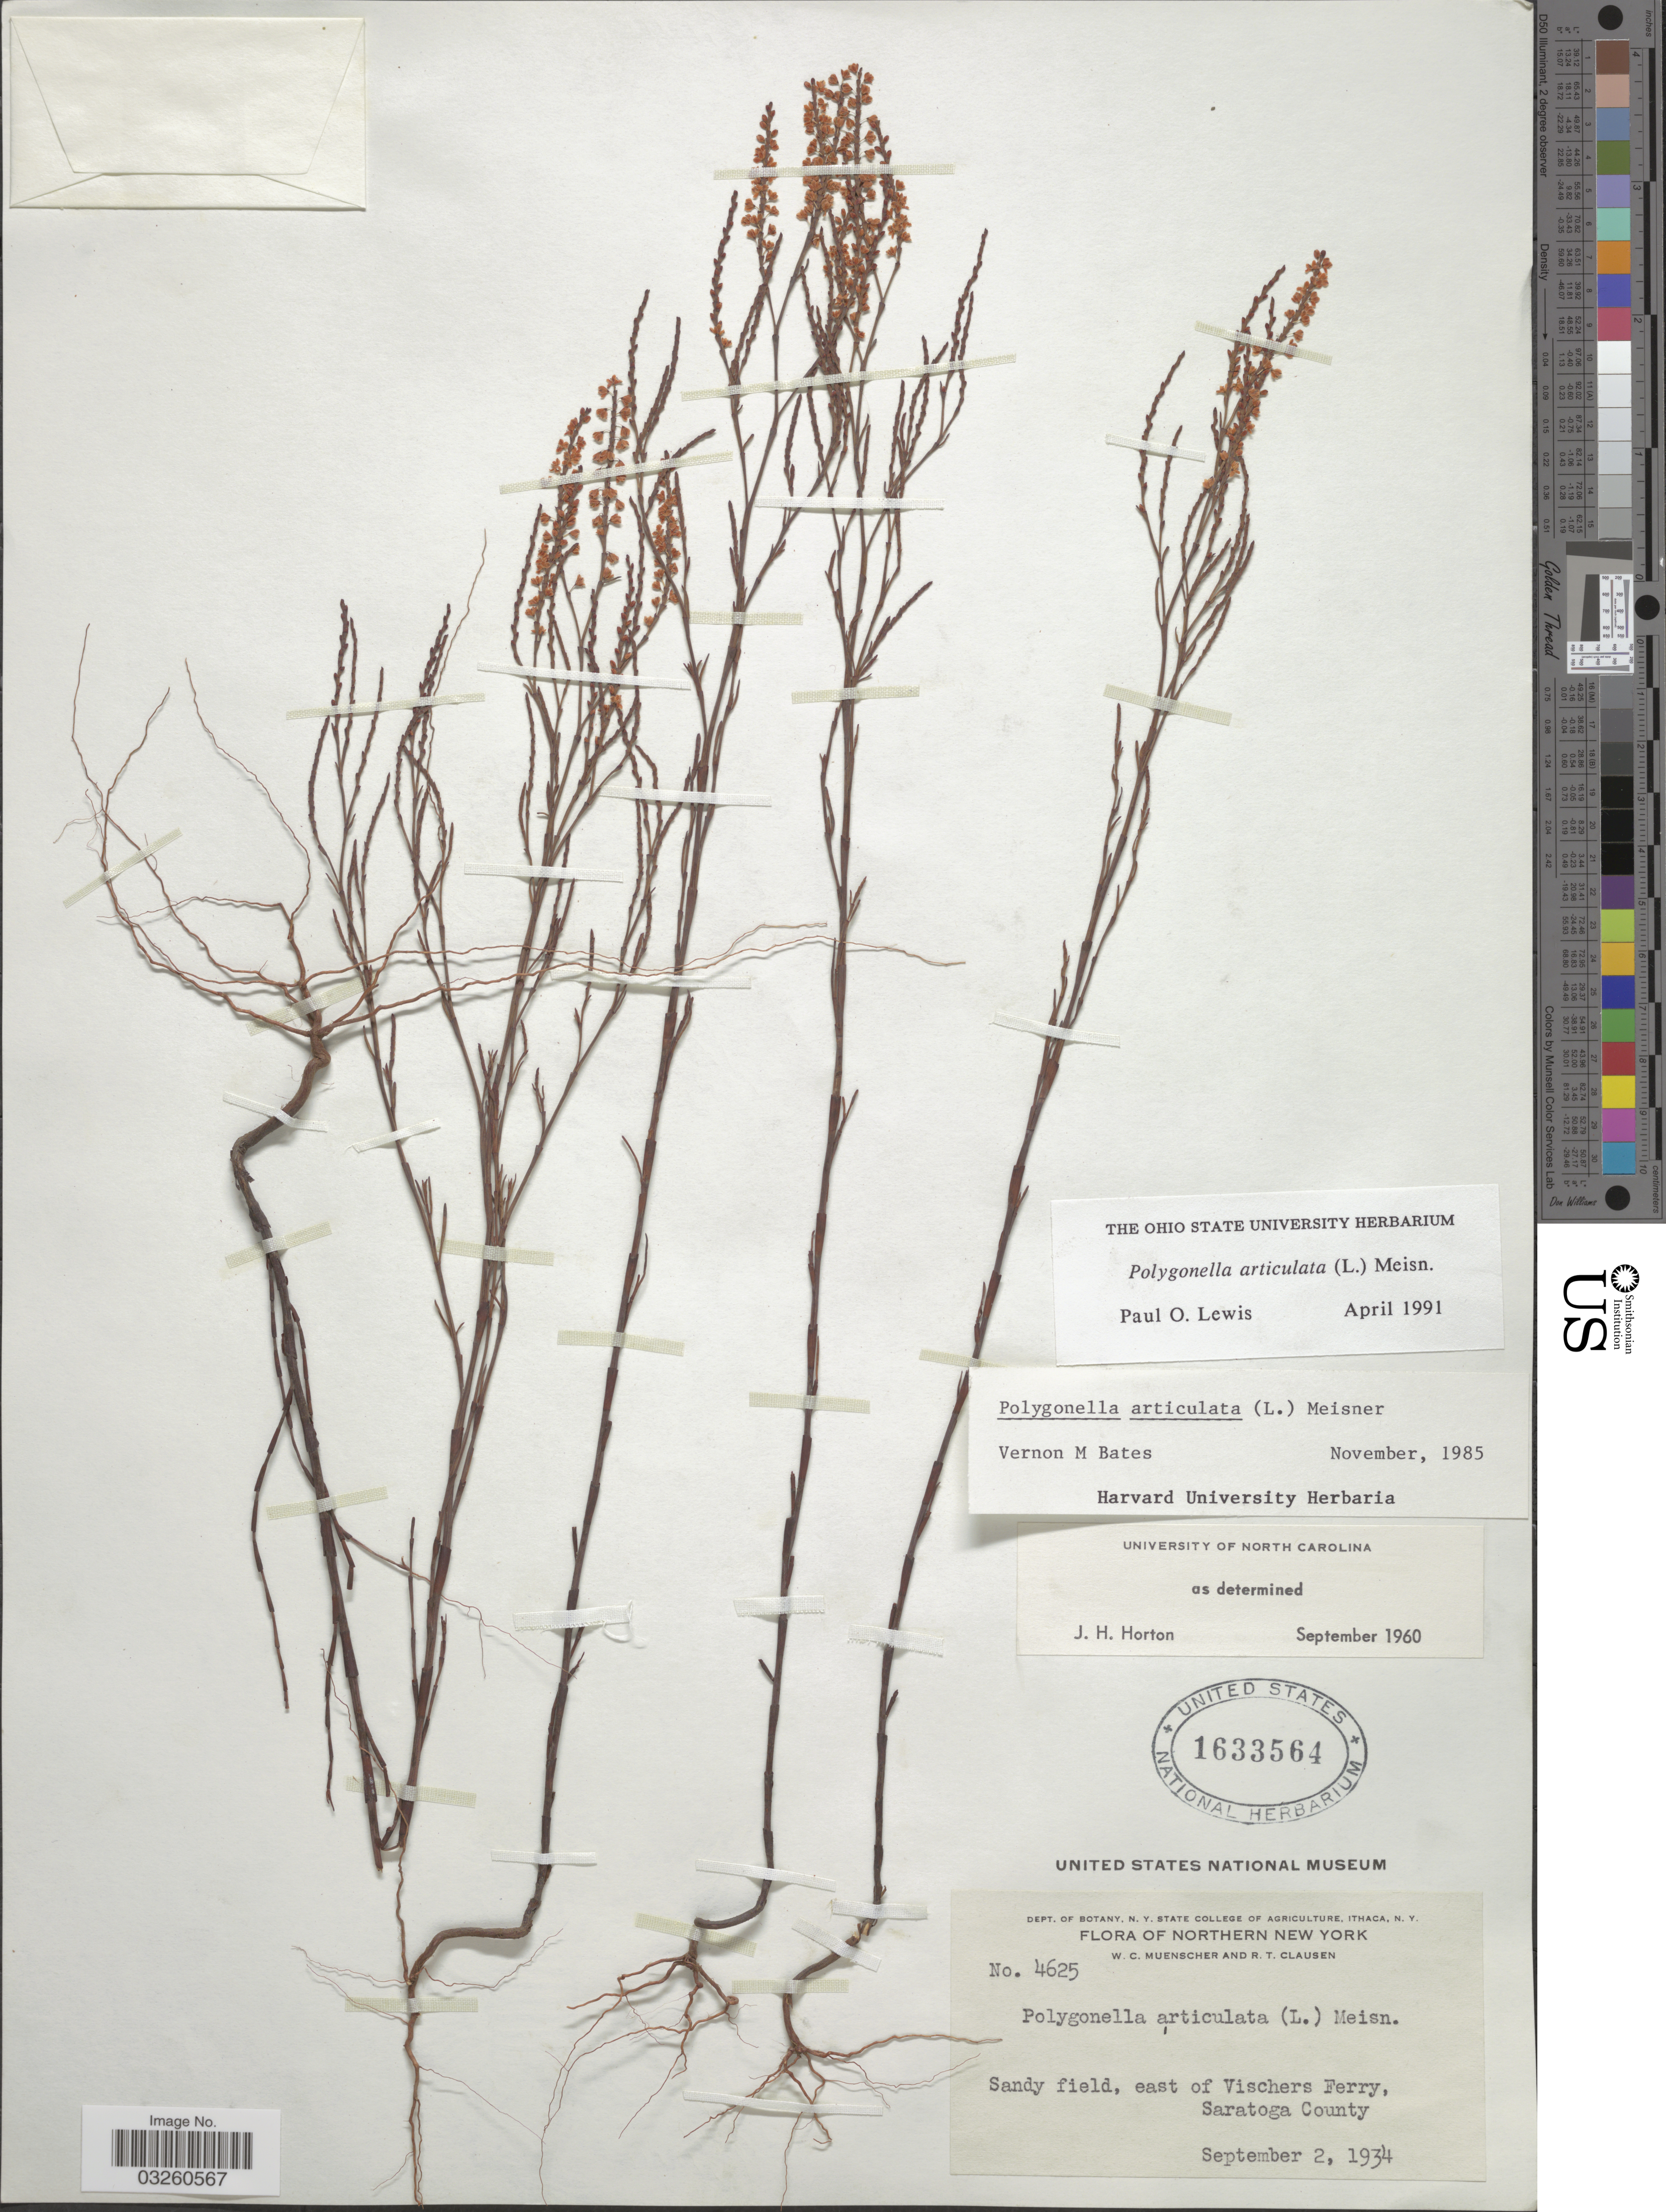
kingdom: Plantae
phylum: Tracheophyta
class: Magnoliopsida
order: Caryophyllales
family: Polygonaceae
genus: Polygonella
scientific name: Polygonella articulata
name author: (L.) Meisn.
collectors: W. Muenscher & R. T. Clausen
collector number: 4625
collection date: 1934-09-02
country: United States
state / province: New York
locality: Northern New York. Sandy field, east of Vischers Ferry, Saratoga County.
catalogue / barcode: US 1633564